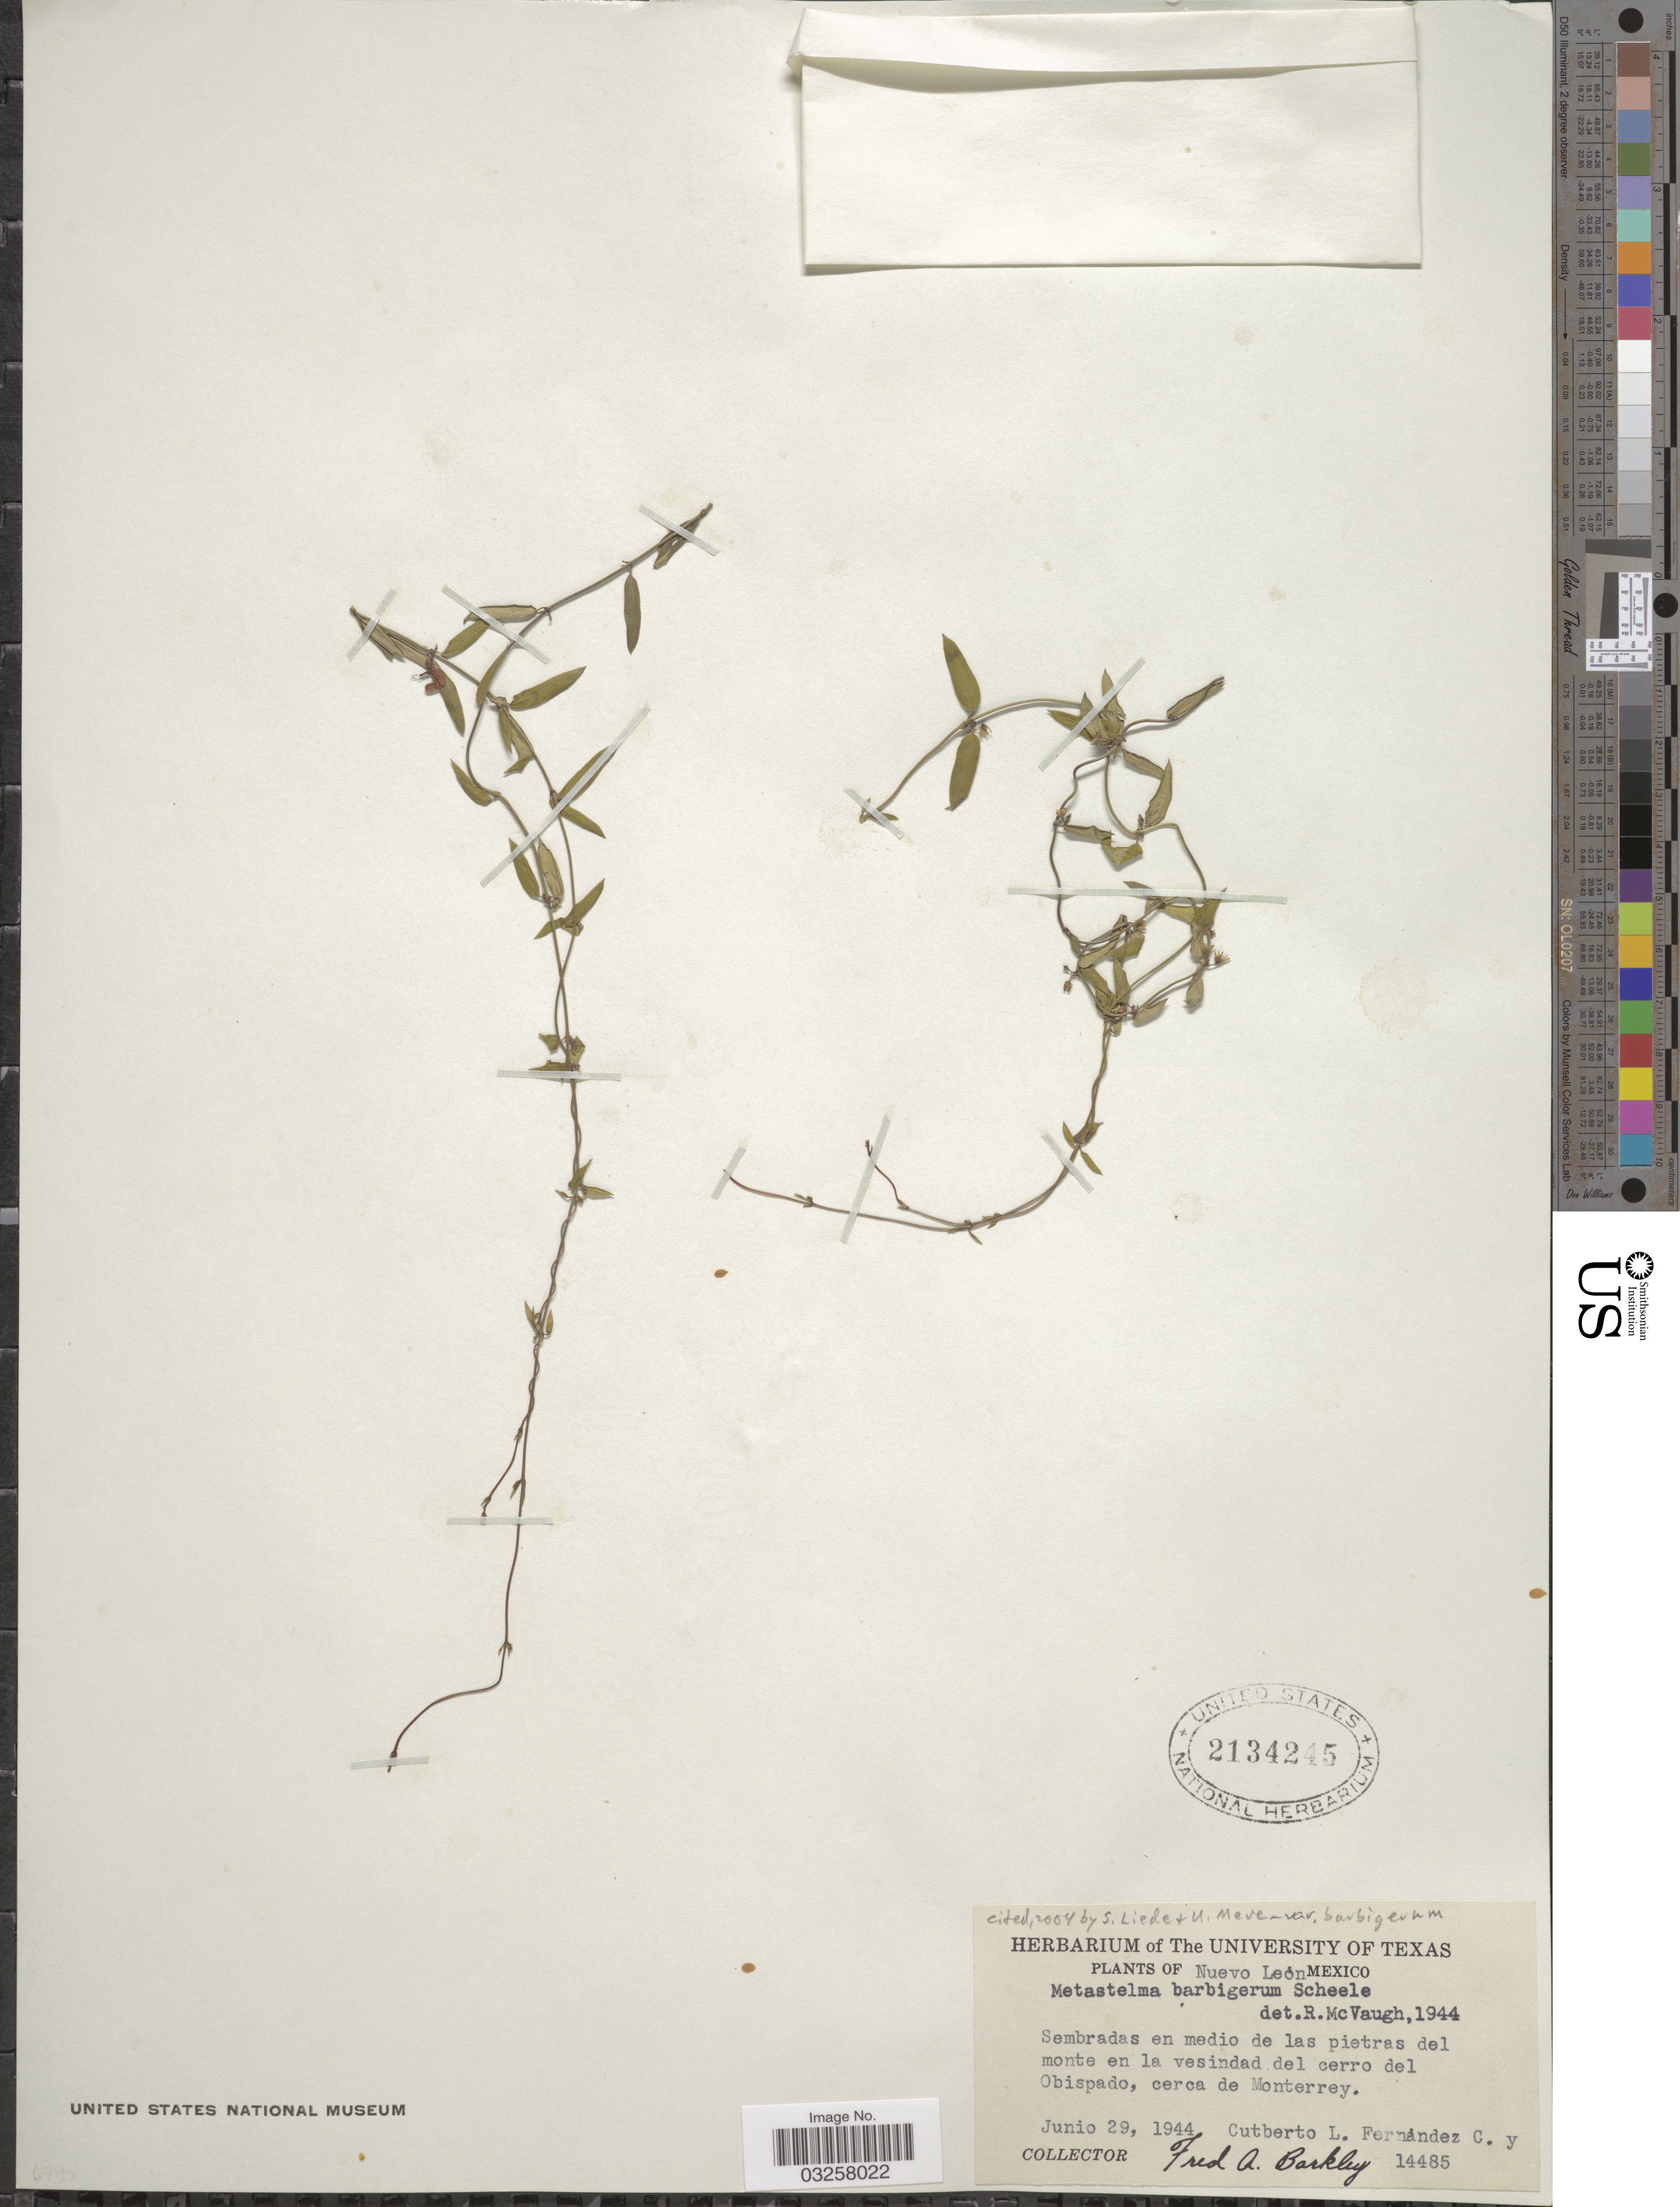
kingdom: Plantae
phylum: Tracheophyta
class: Magnoliopsida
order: Gentianales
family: Apocynaceae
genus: Metastelma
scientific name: Metastelma barbigerum subsp. barbigerum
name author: Scheele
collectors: C. L. Fernández C. & F. A. Barkley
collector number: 14485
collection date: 1944-06-29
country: Mexico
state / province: Nuevo León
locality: Cerro del Obispado, cerca de Monterrey.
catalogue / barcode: US 2134245